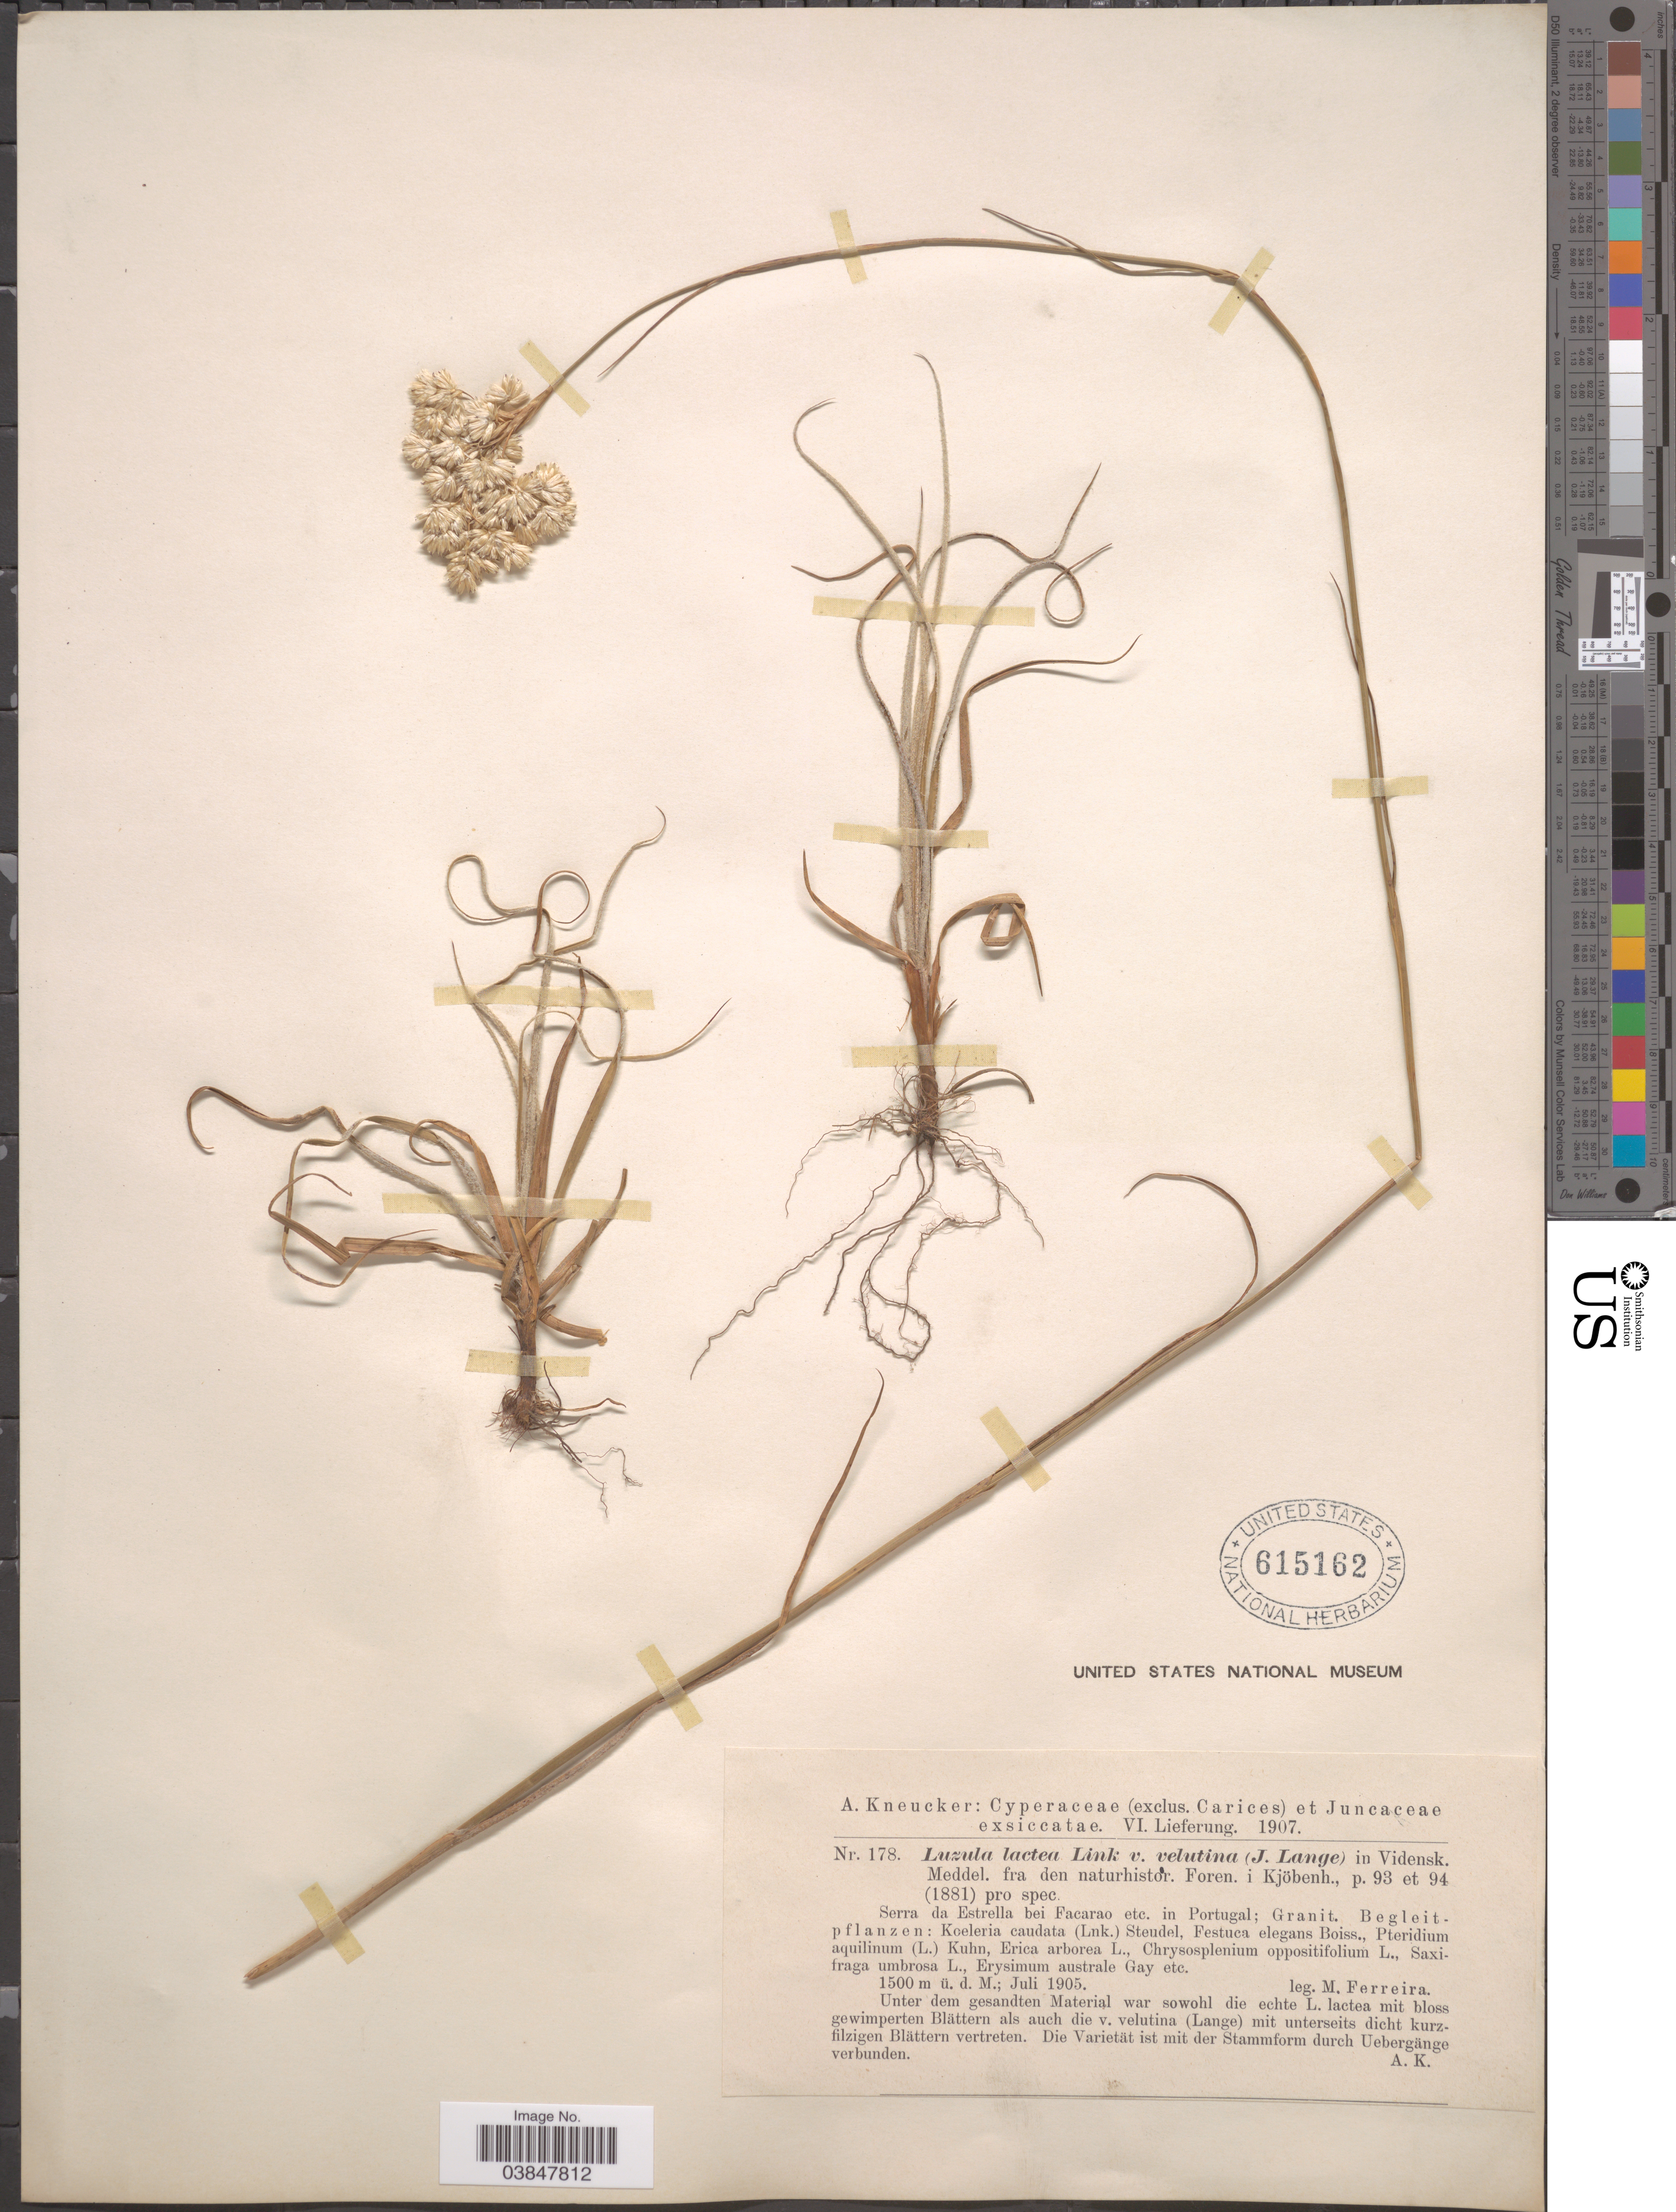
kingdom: Plantae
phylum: Tracheophyta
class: Liliopsida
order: Poales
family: Juncaceae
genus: Luzula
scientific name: Luzula lactea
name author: (Link) E. Mey.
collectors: M. Ferreira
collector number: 178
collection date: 1905-07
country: Portugal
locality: Serra de Estrella bei Facarao ete. in Portugal.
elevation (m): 1500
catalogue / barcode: US 615162